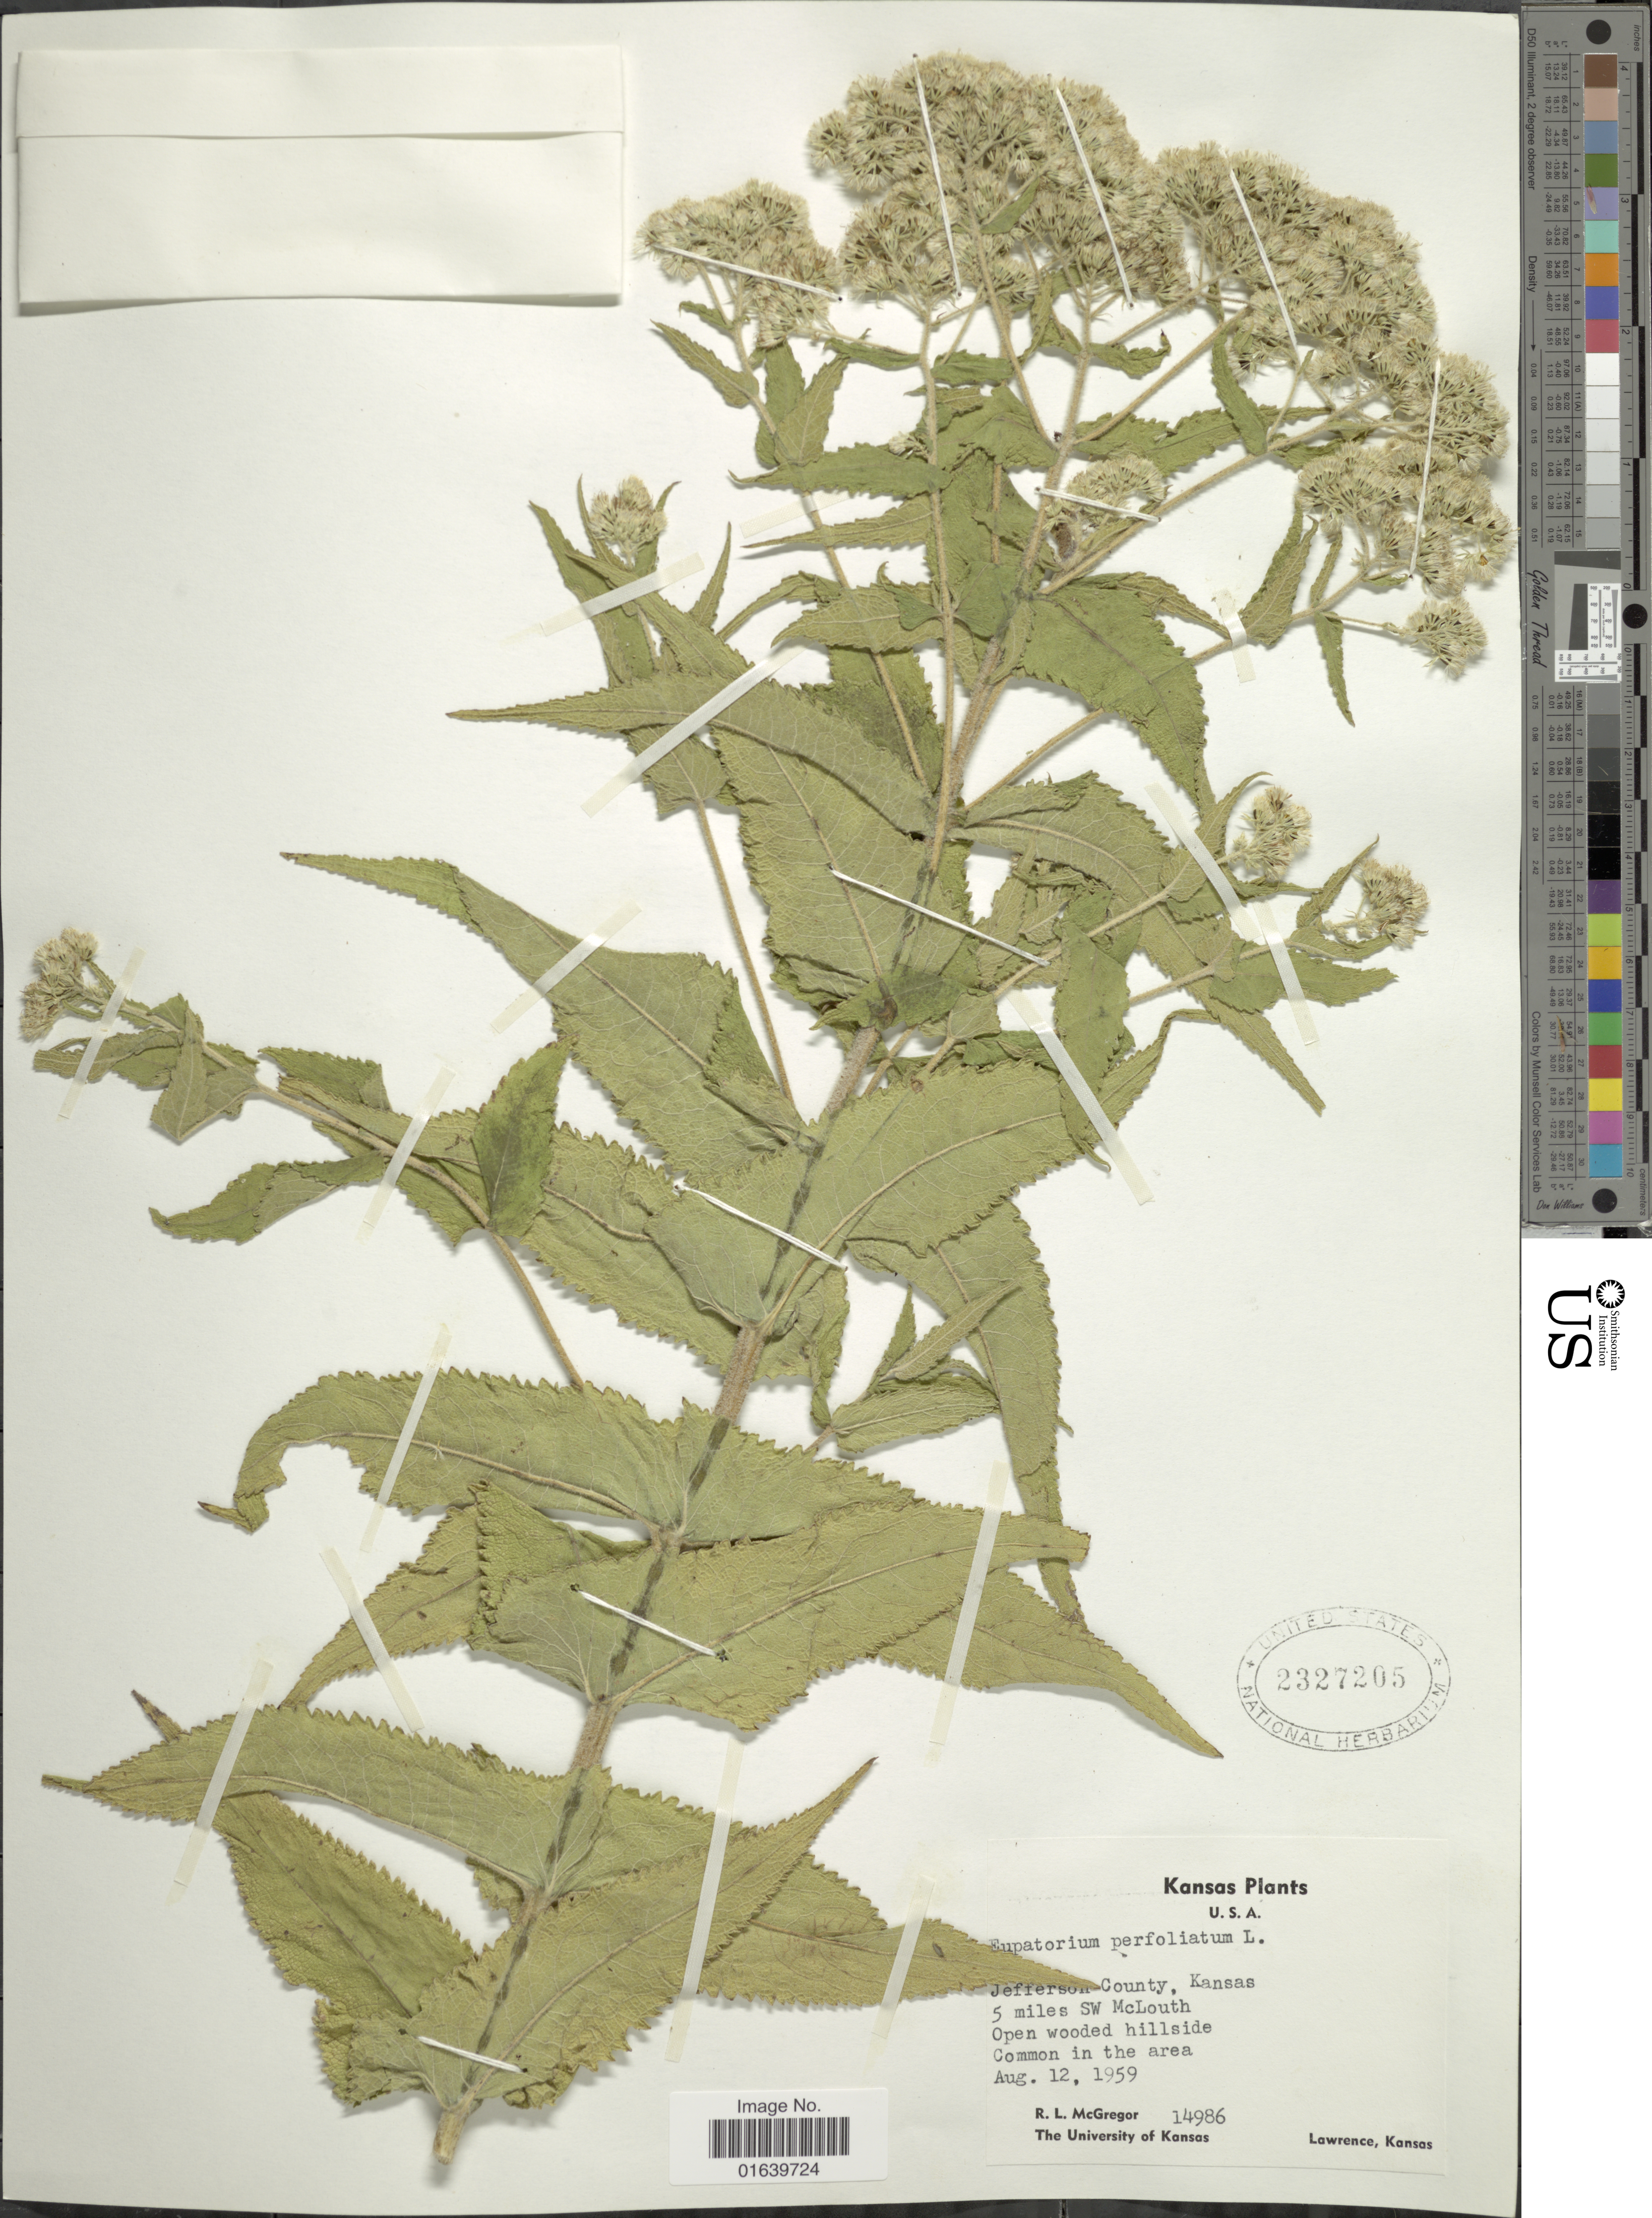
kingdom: Plantae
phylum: Tracheophyta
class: Magnoliopsida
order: Asterales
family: Asteraceae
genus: Eupatorium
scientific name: Eupatorium perfoliatum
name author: L.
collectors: R. McGregor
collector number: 14986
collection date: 1959-08-12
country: United States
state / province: Kansas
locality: Lawrence, Jefferson County, Kansas, 5 miles SW McLouth.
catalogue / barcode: US 2327205